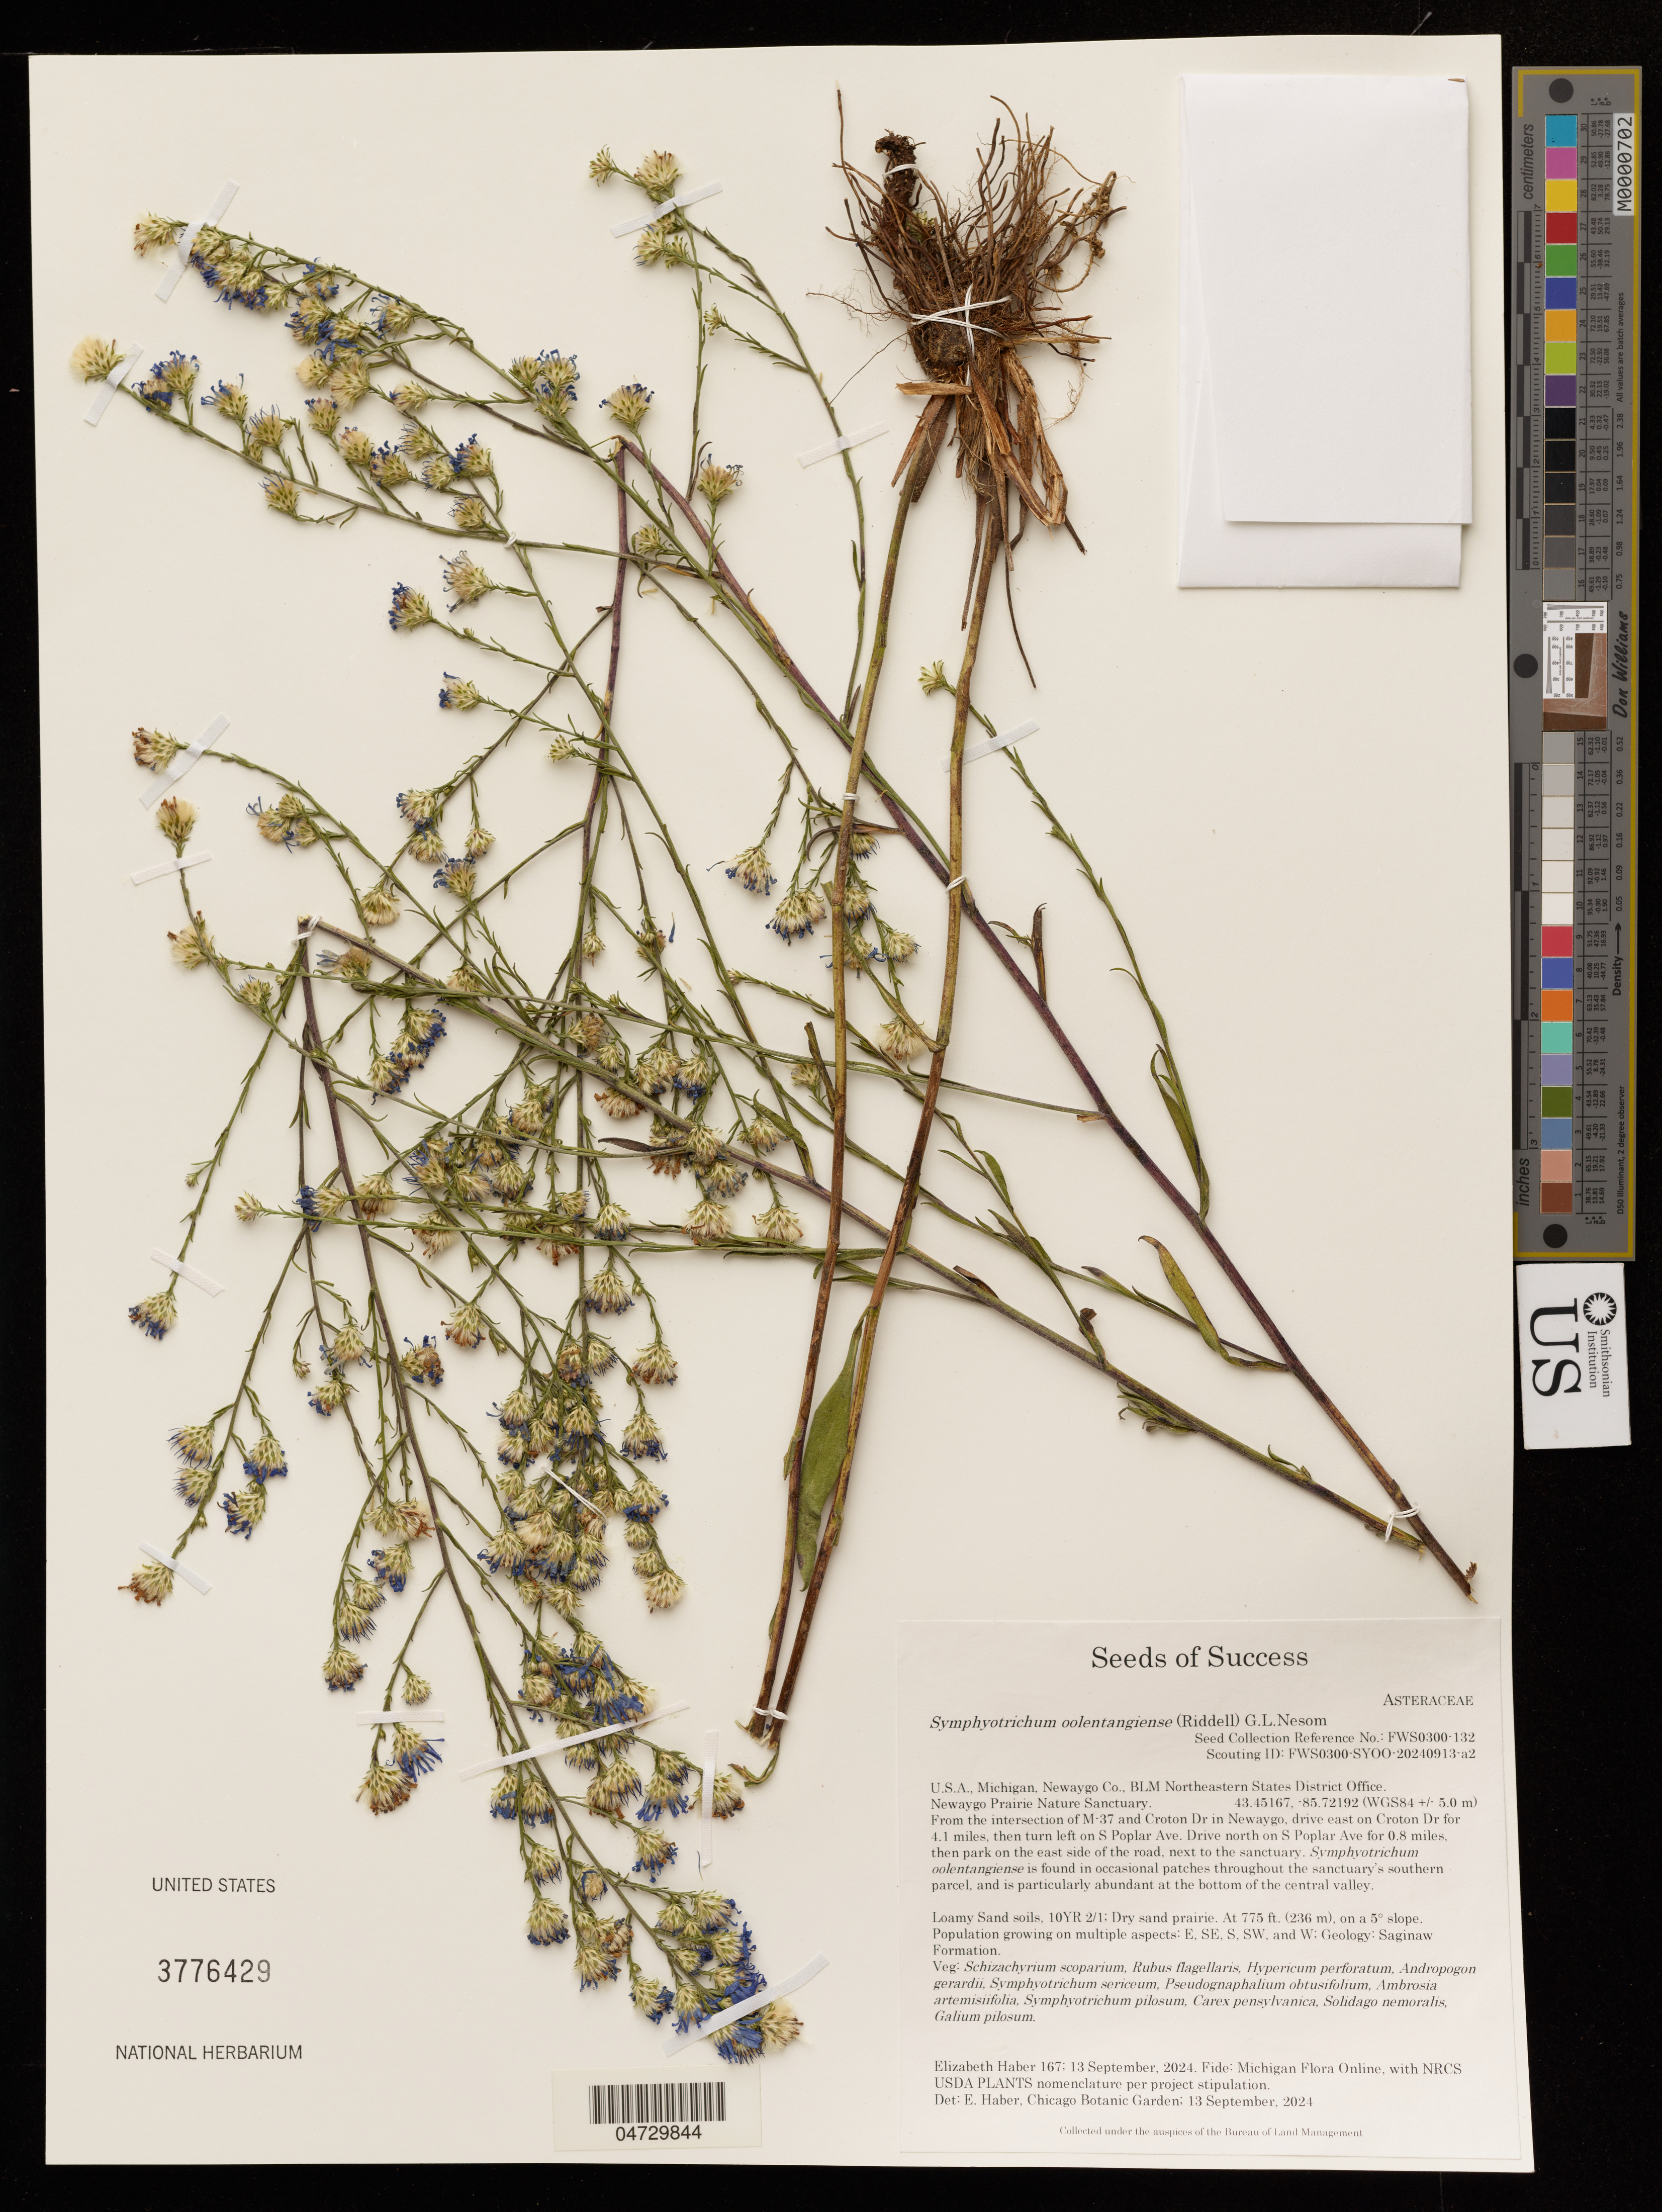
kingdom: Plantae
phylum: Tracheophyta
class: Magnoliopsida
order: Asterales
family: Asteraceae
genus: Symphyotrichum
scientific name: Symphyotrichum oolentangiense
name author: (Riddell) G.L. Nesom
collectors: E. Haber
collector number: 167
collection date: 2024-09-13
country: United States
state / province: Michigan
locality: Newaygo Co., BLM Northeastern States District Office, Newaygo Prairie Nature Sanctuary.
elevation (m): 236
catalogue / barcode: US 3776429